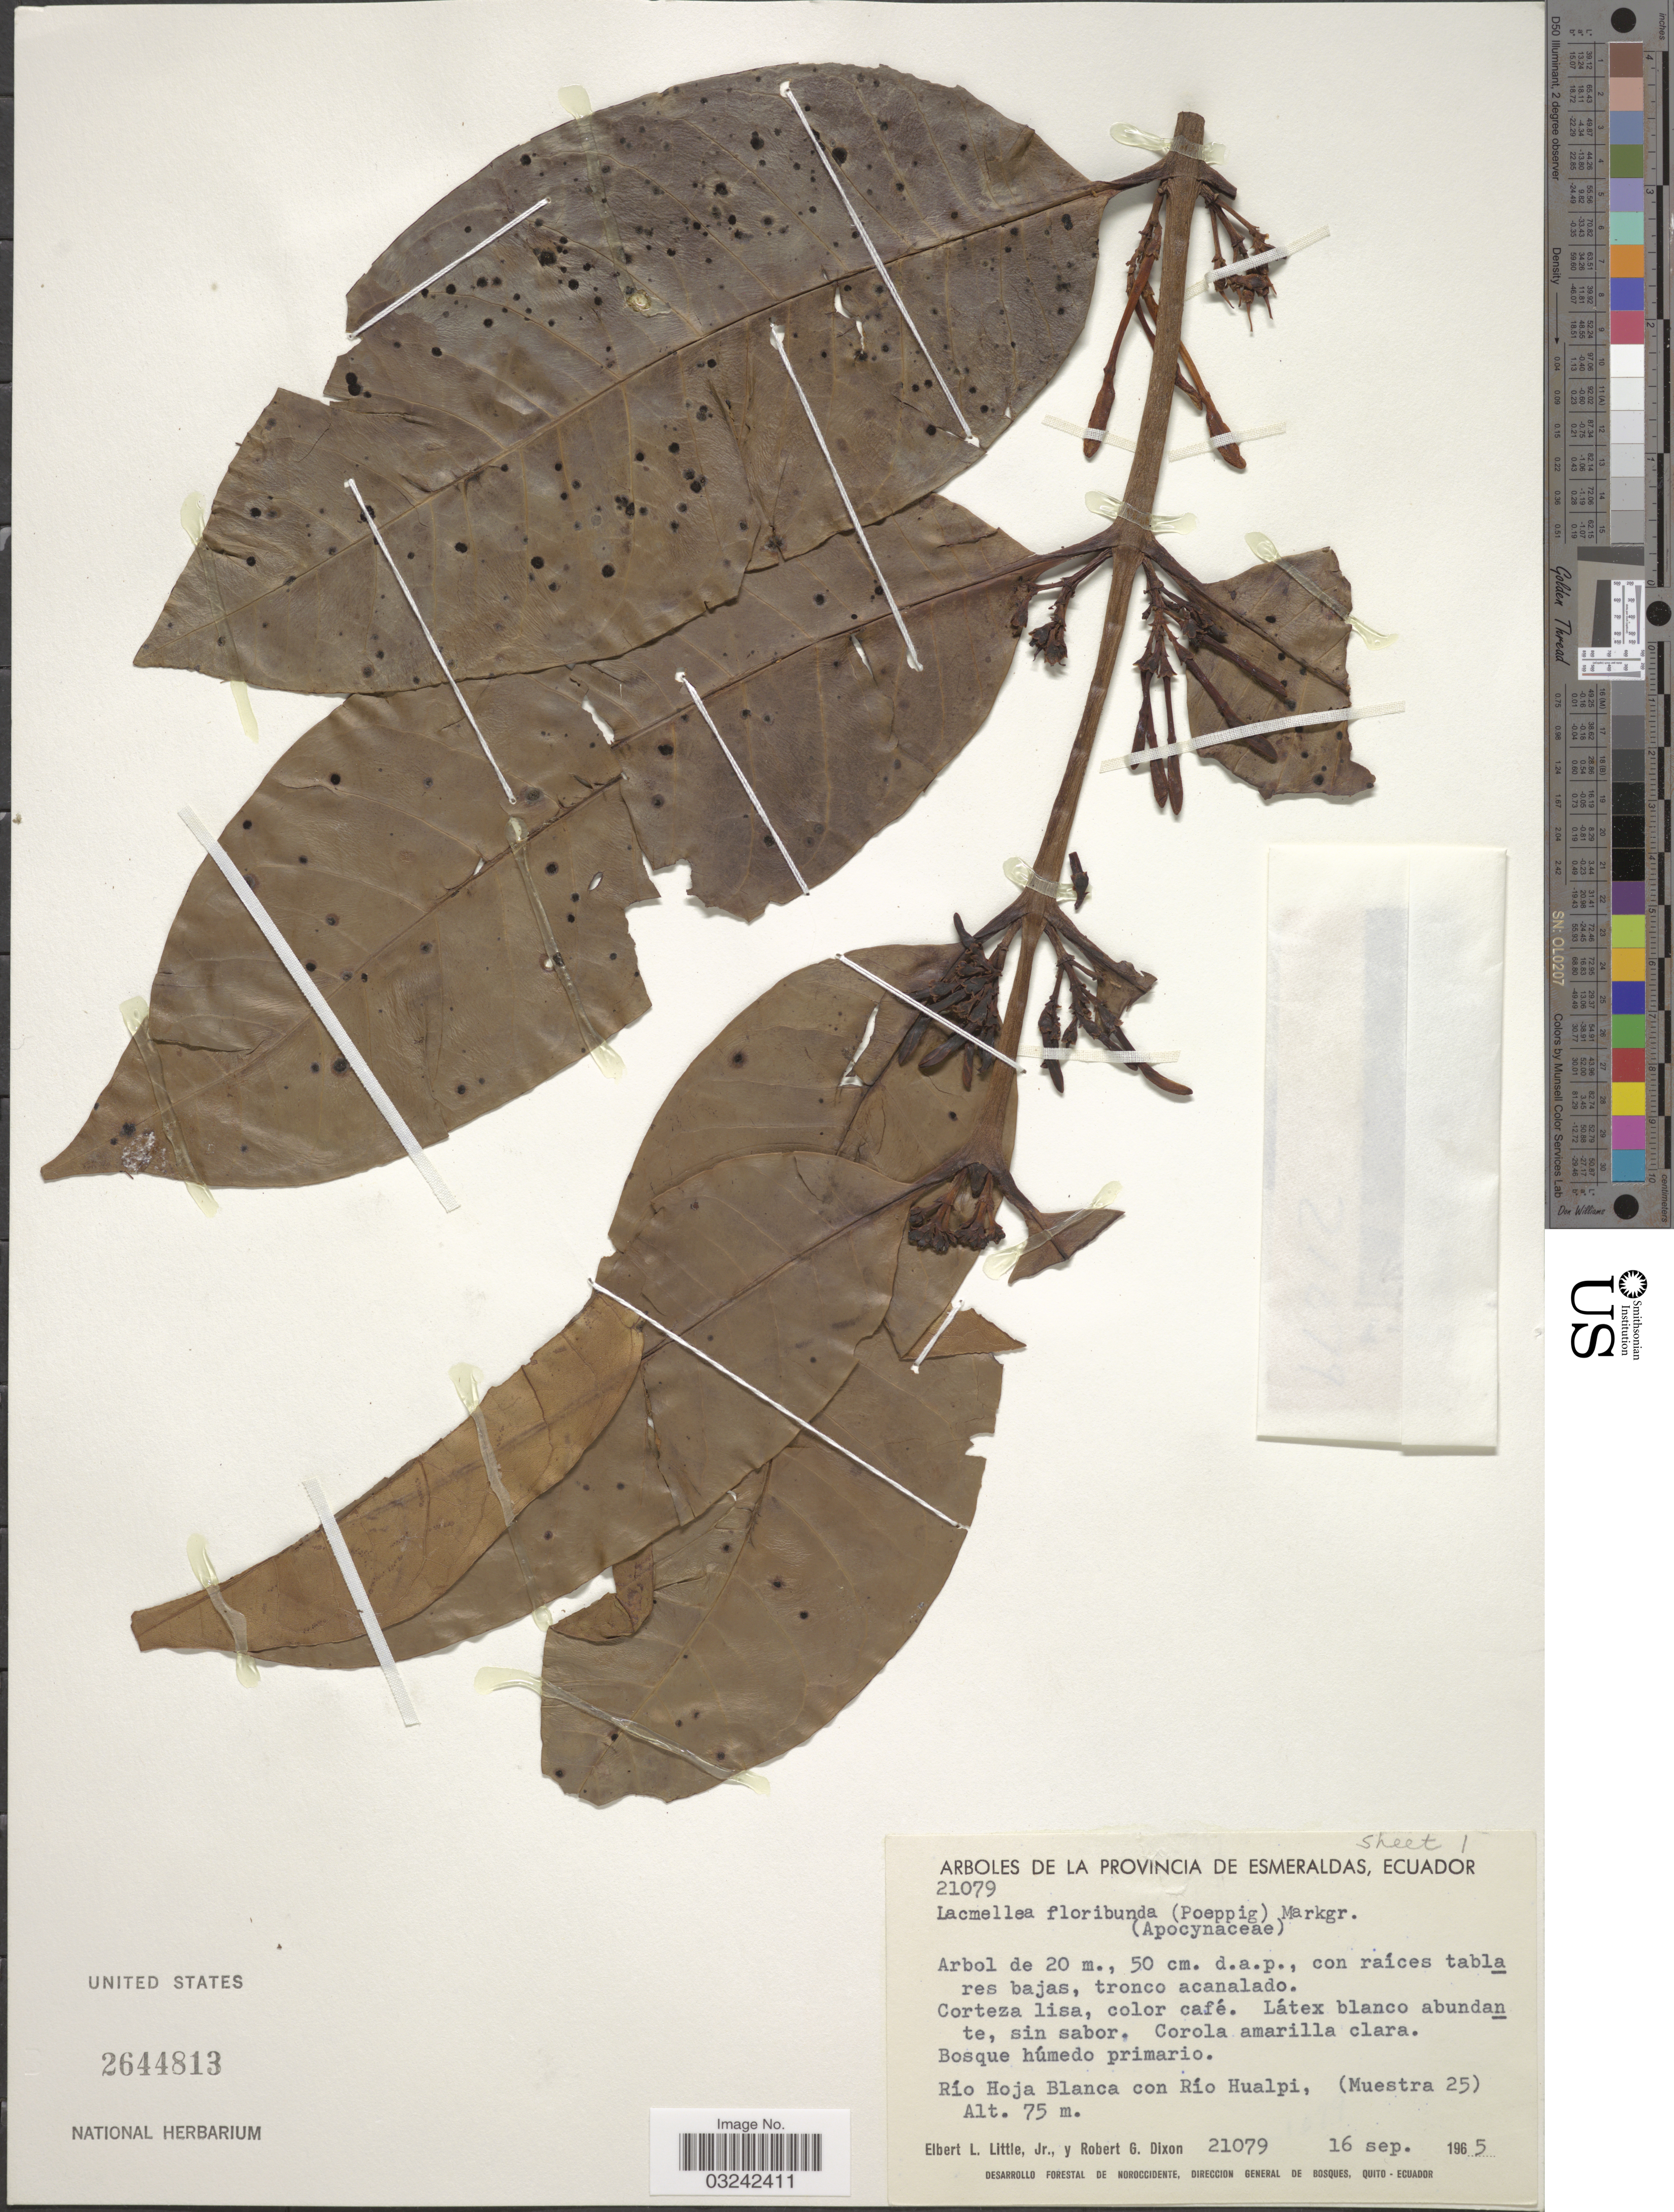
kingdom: Plantae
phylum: Tracheophyta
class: Magnoliopsida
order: Gentianales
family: Apocynaceae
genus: Lacmellea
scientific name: Lacmellea speciosa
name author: Woodson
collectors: E. L. Little & R. G. Dixon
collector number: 21079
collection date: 1985-09-16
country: Ecuador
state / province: Esmeraldas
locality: Río Hoja Blanca con Río Hualpi, (Muestra 25).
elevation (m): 75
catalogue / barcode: US 2644813